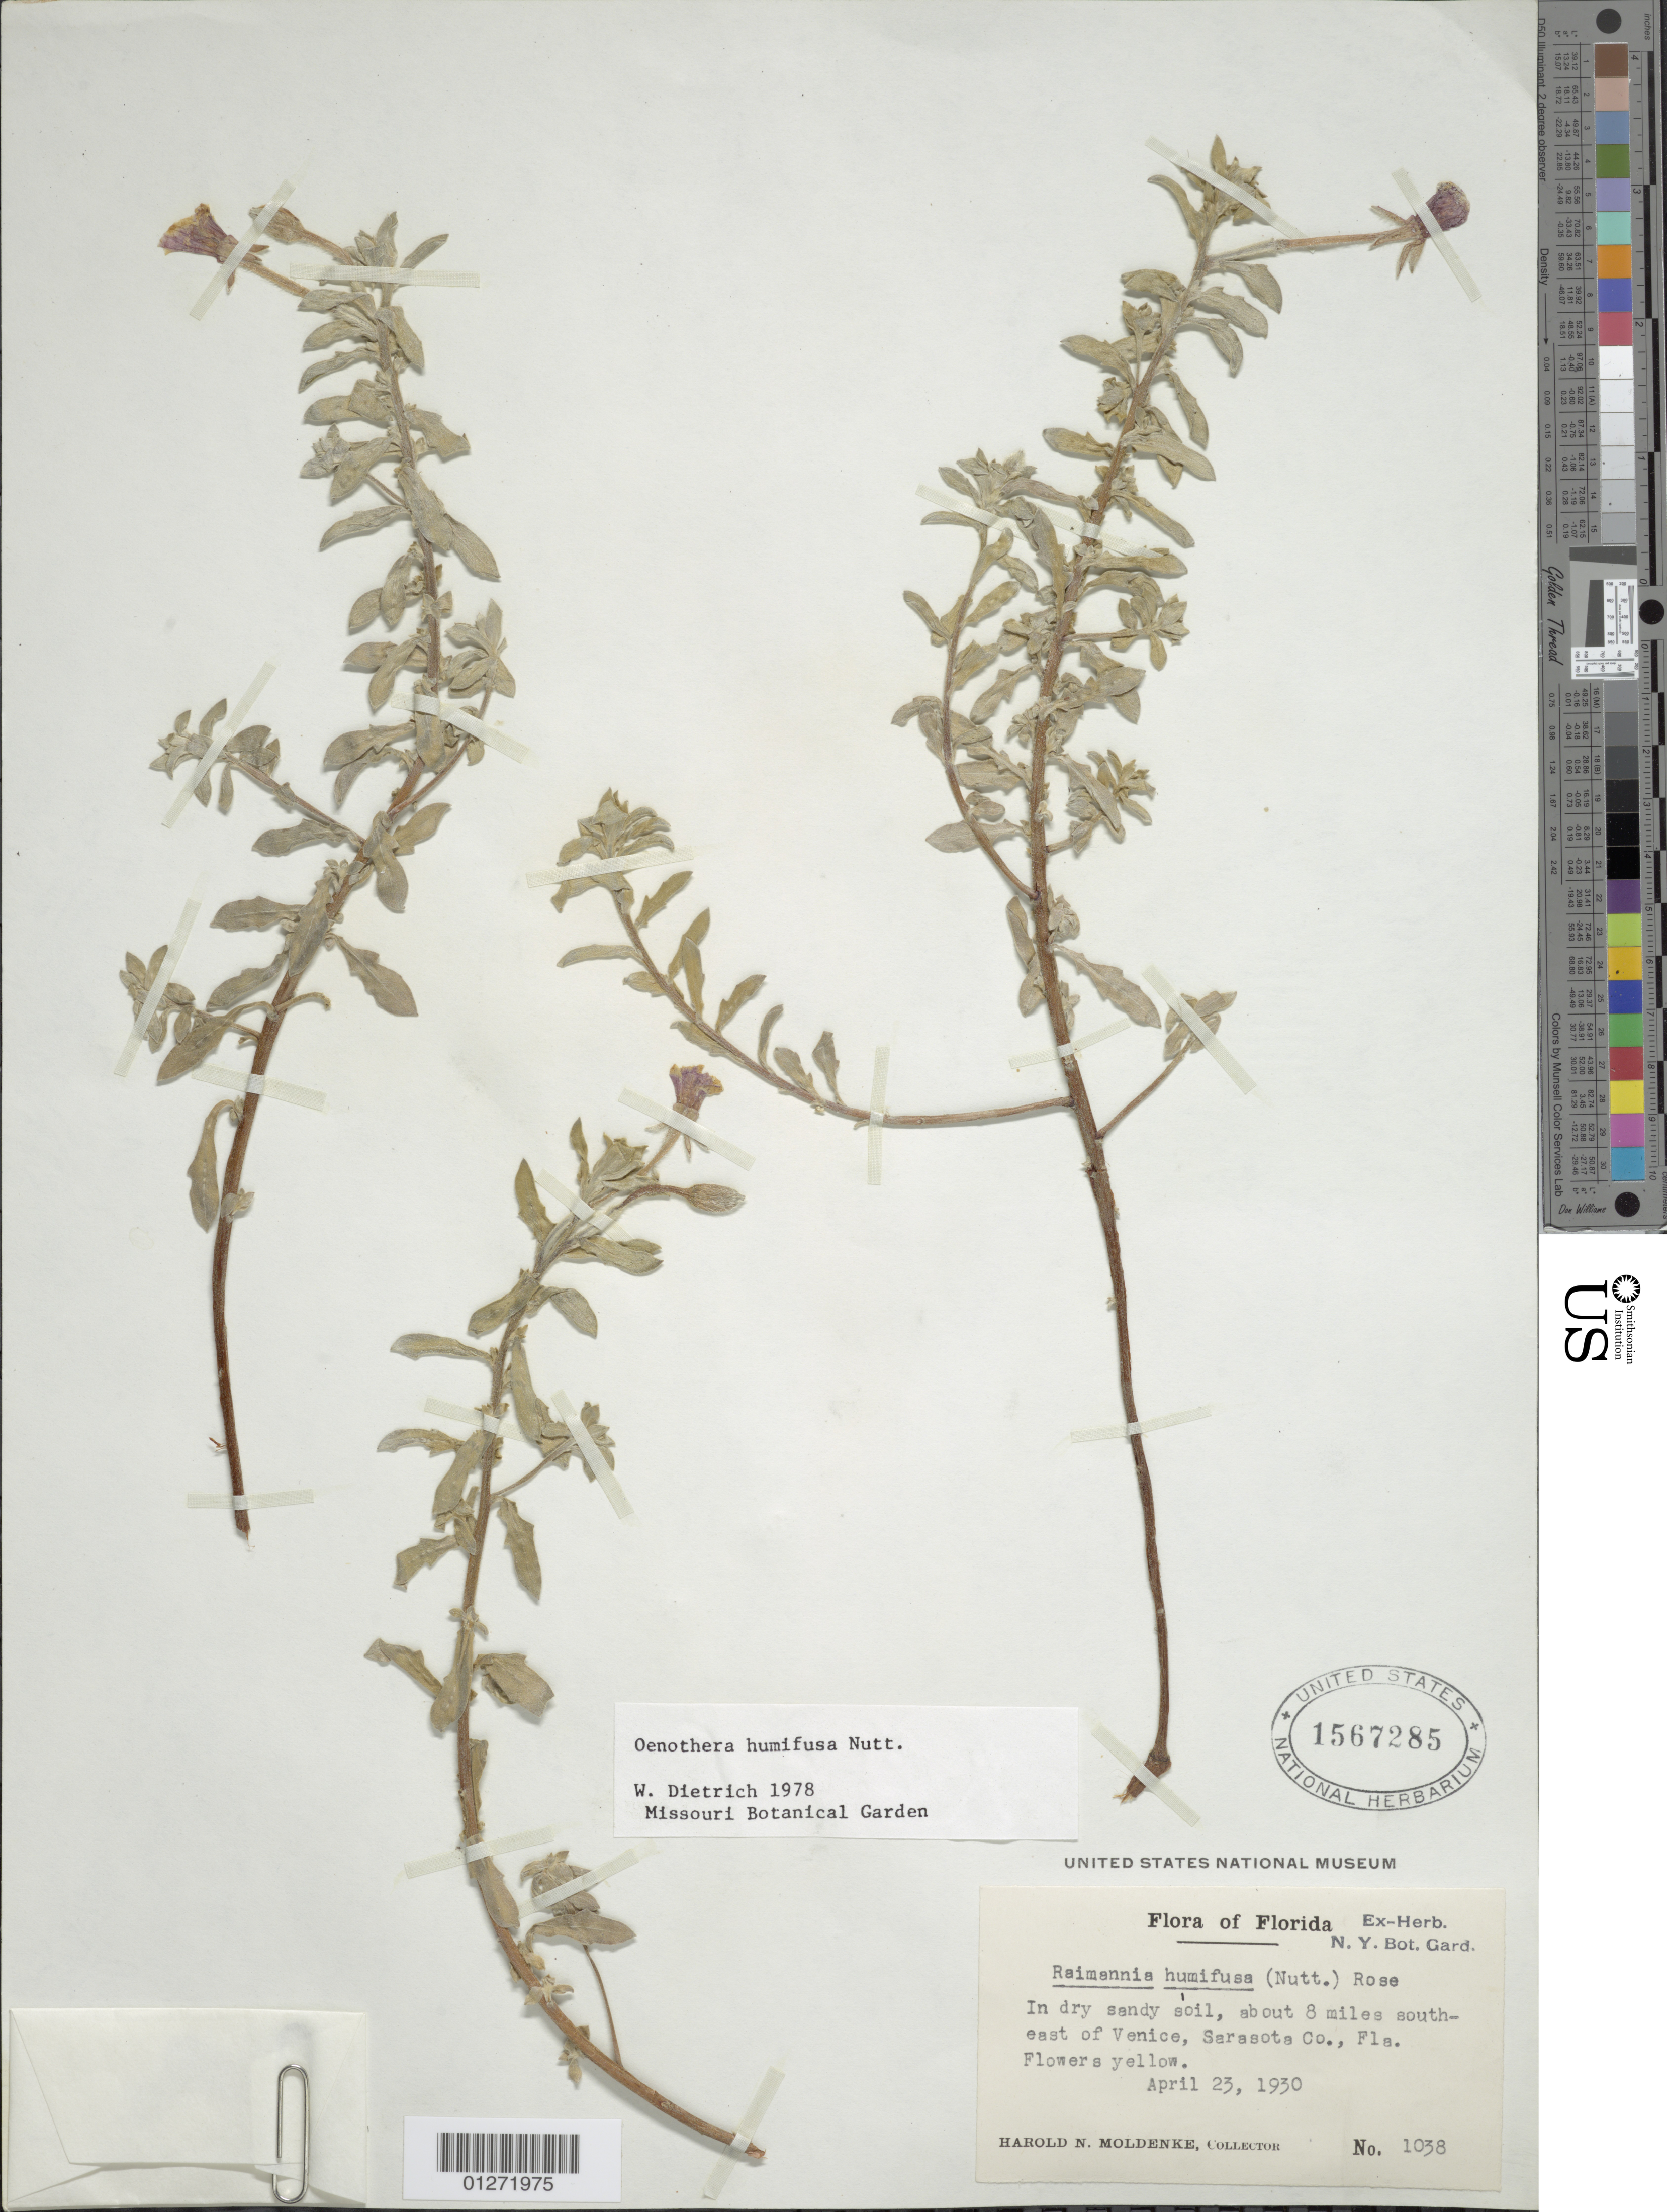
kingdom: Plantae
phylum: Tracheophyta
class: Magnoliopsida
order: Myrtales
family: Onagraceae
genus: Oenothera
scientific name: Oenothera humifusa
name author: Nutt.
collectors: H. N. Moldenke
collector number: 1038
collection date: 1930-04-23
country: United States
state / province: Florida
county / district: Sarasota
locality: ca. 8 mi SE of Venice.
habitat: Dry sandy soil.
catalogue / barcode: US 1567285